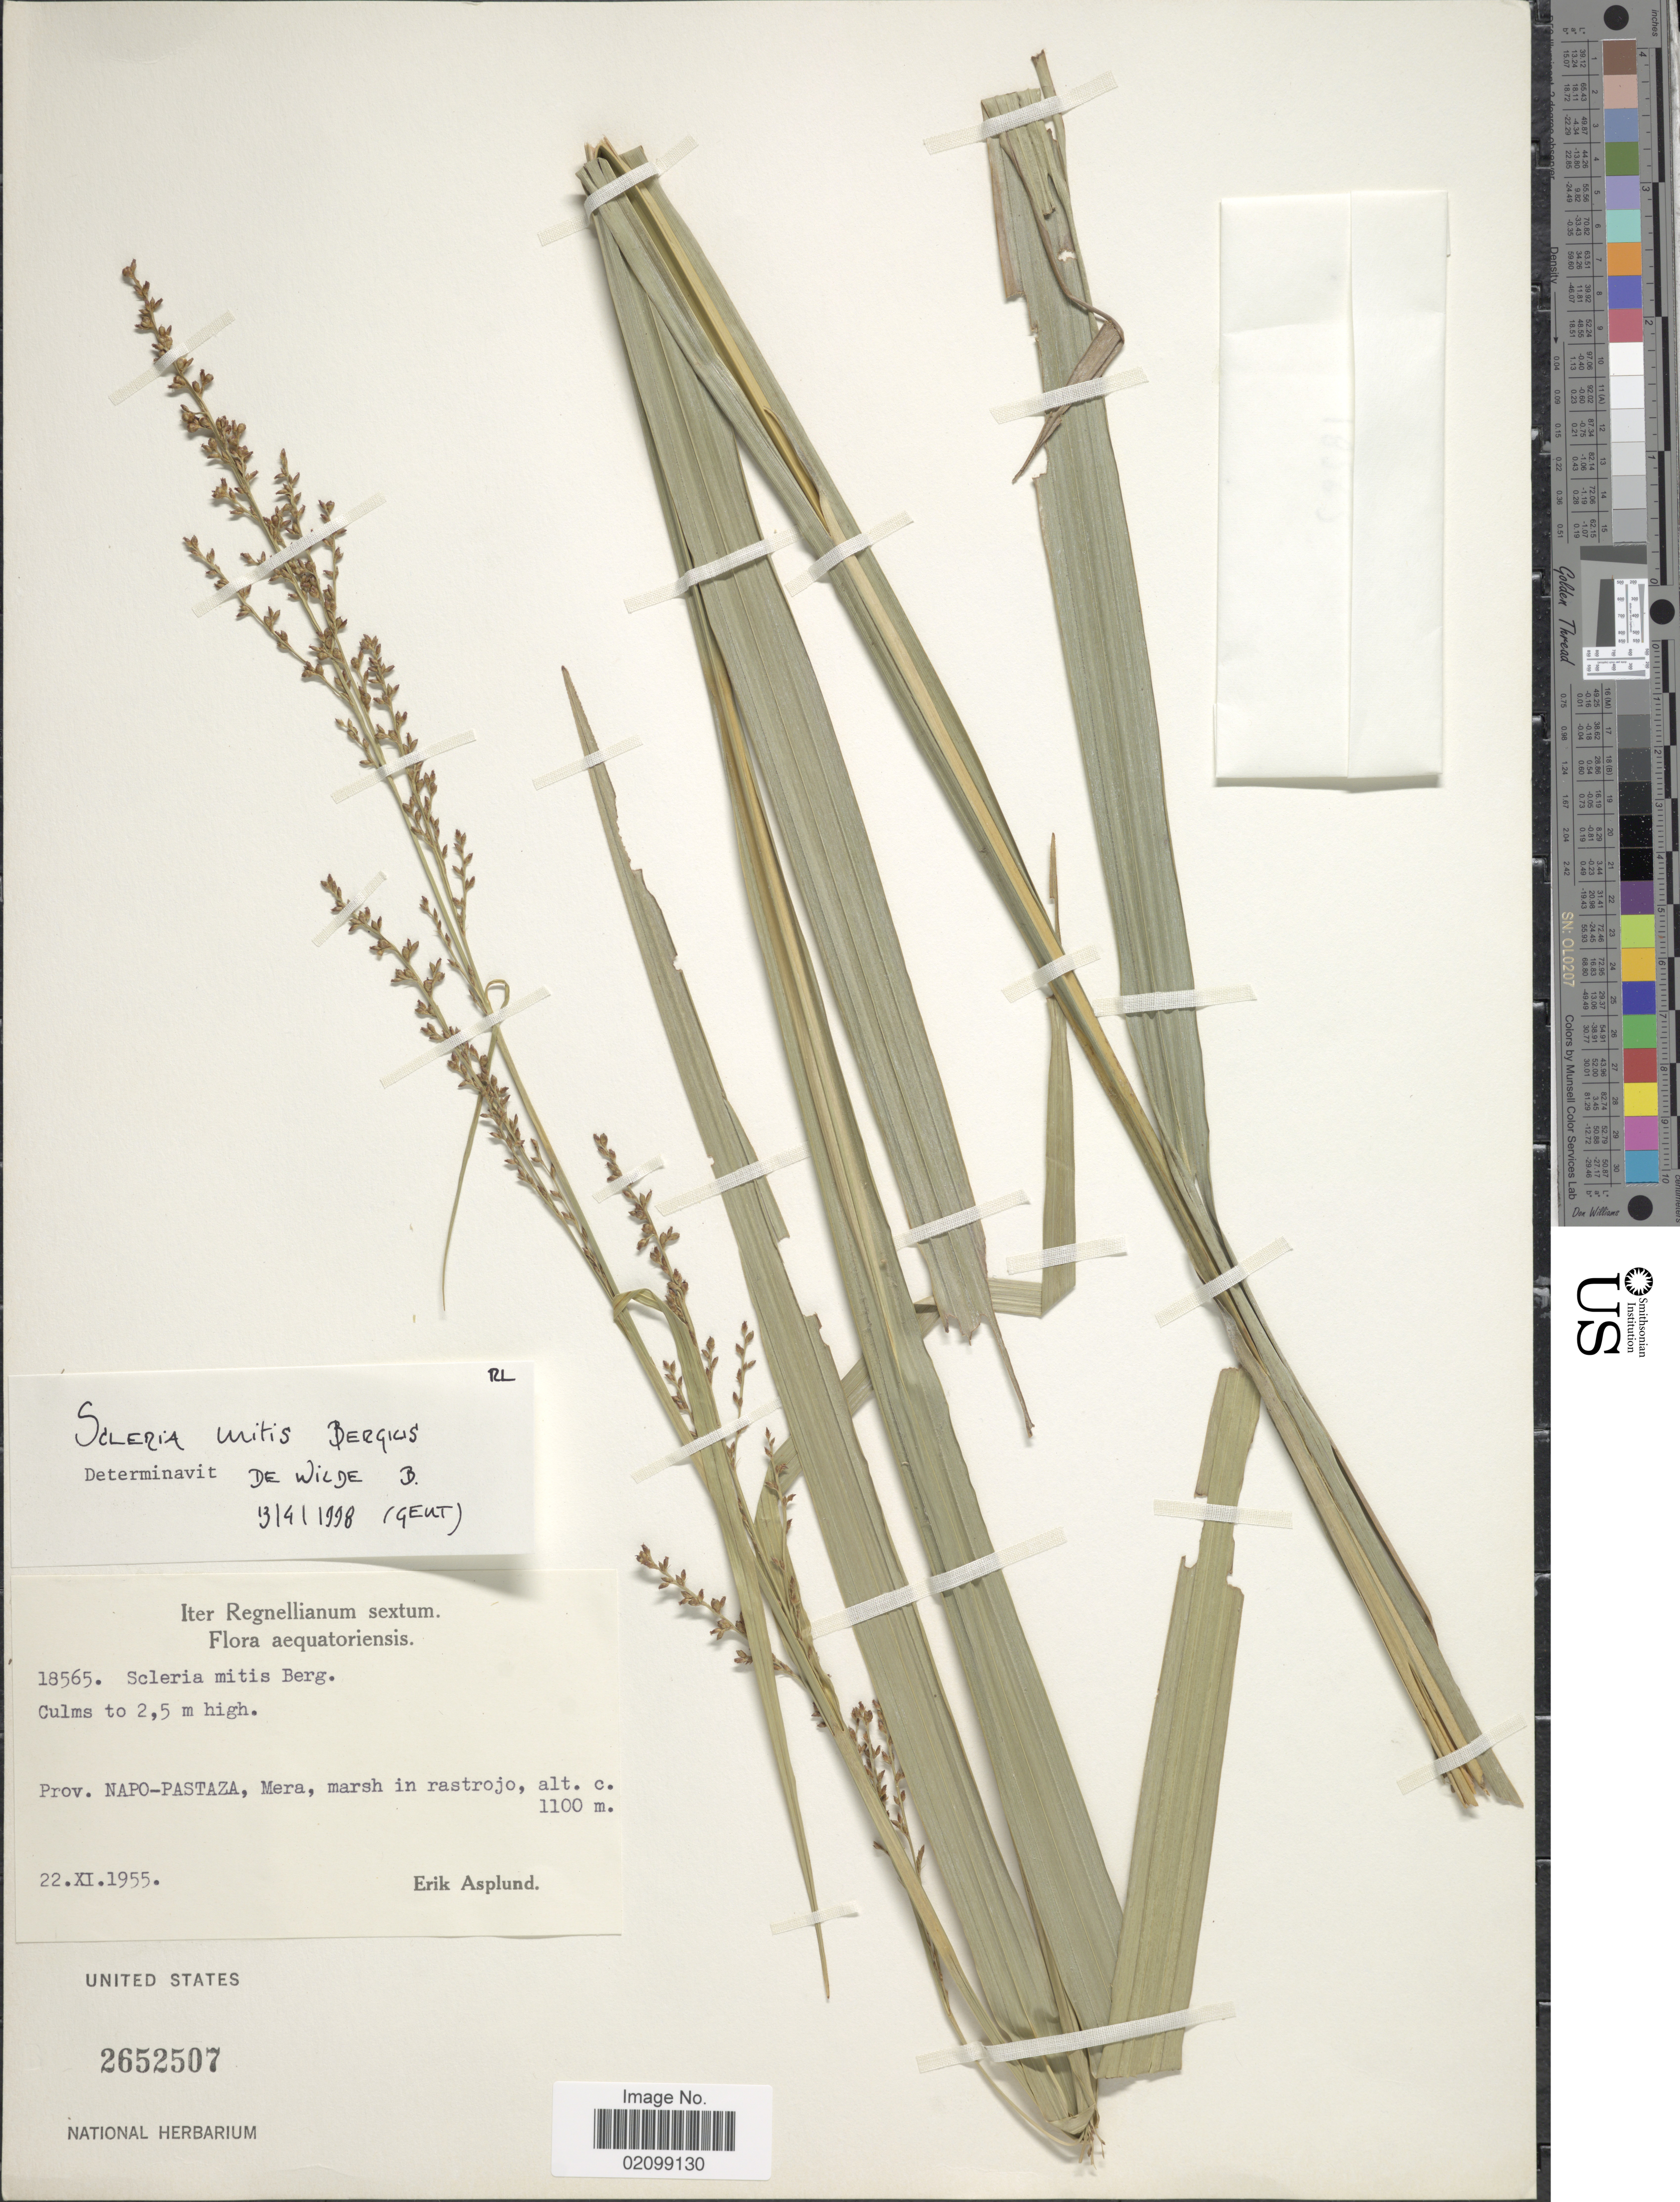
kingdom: Plantae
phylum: Tracheophyta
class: Liliopsida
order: Poales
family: Cyperaceae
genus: Scleria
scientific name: Scleria mitis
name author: P.J. Bergius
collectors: E. Asplund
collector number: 18565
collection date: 1955-11-22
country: Ecuador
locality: Aequatoriensis, Prov. Napo-Pastaza, Mera, marsh in rastrojo.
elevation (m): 1100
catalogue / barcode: US 2652507